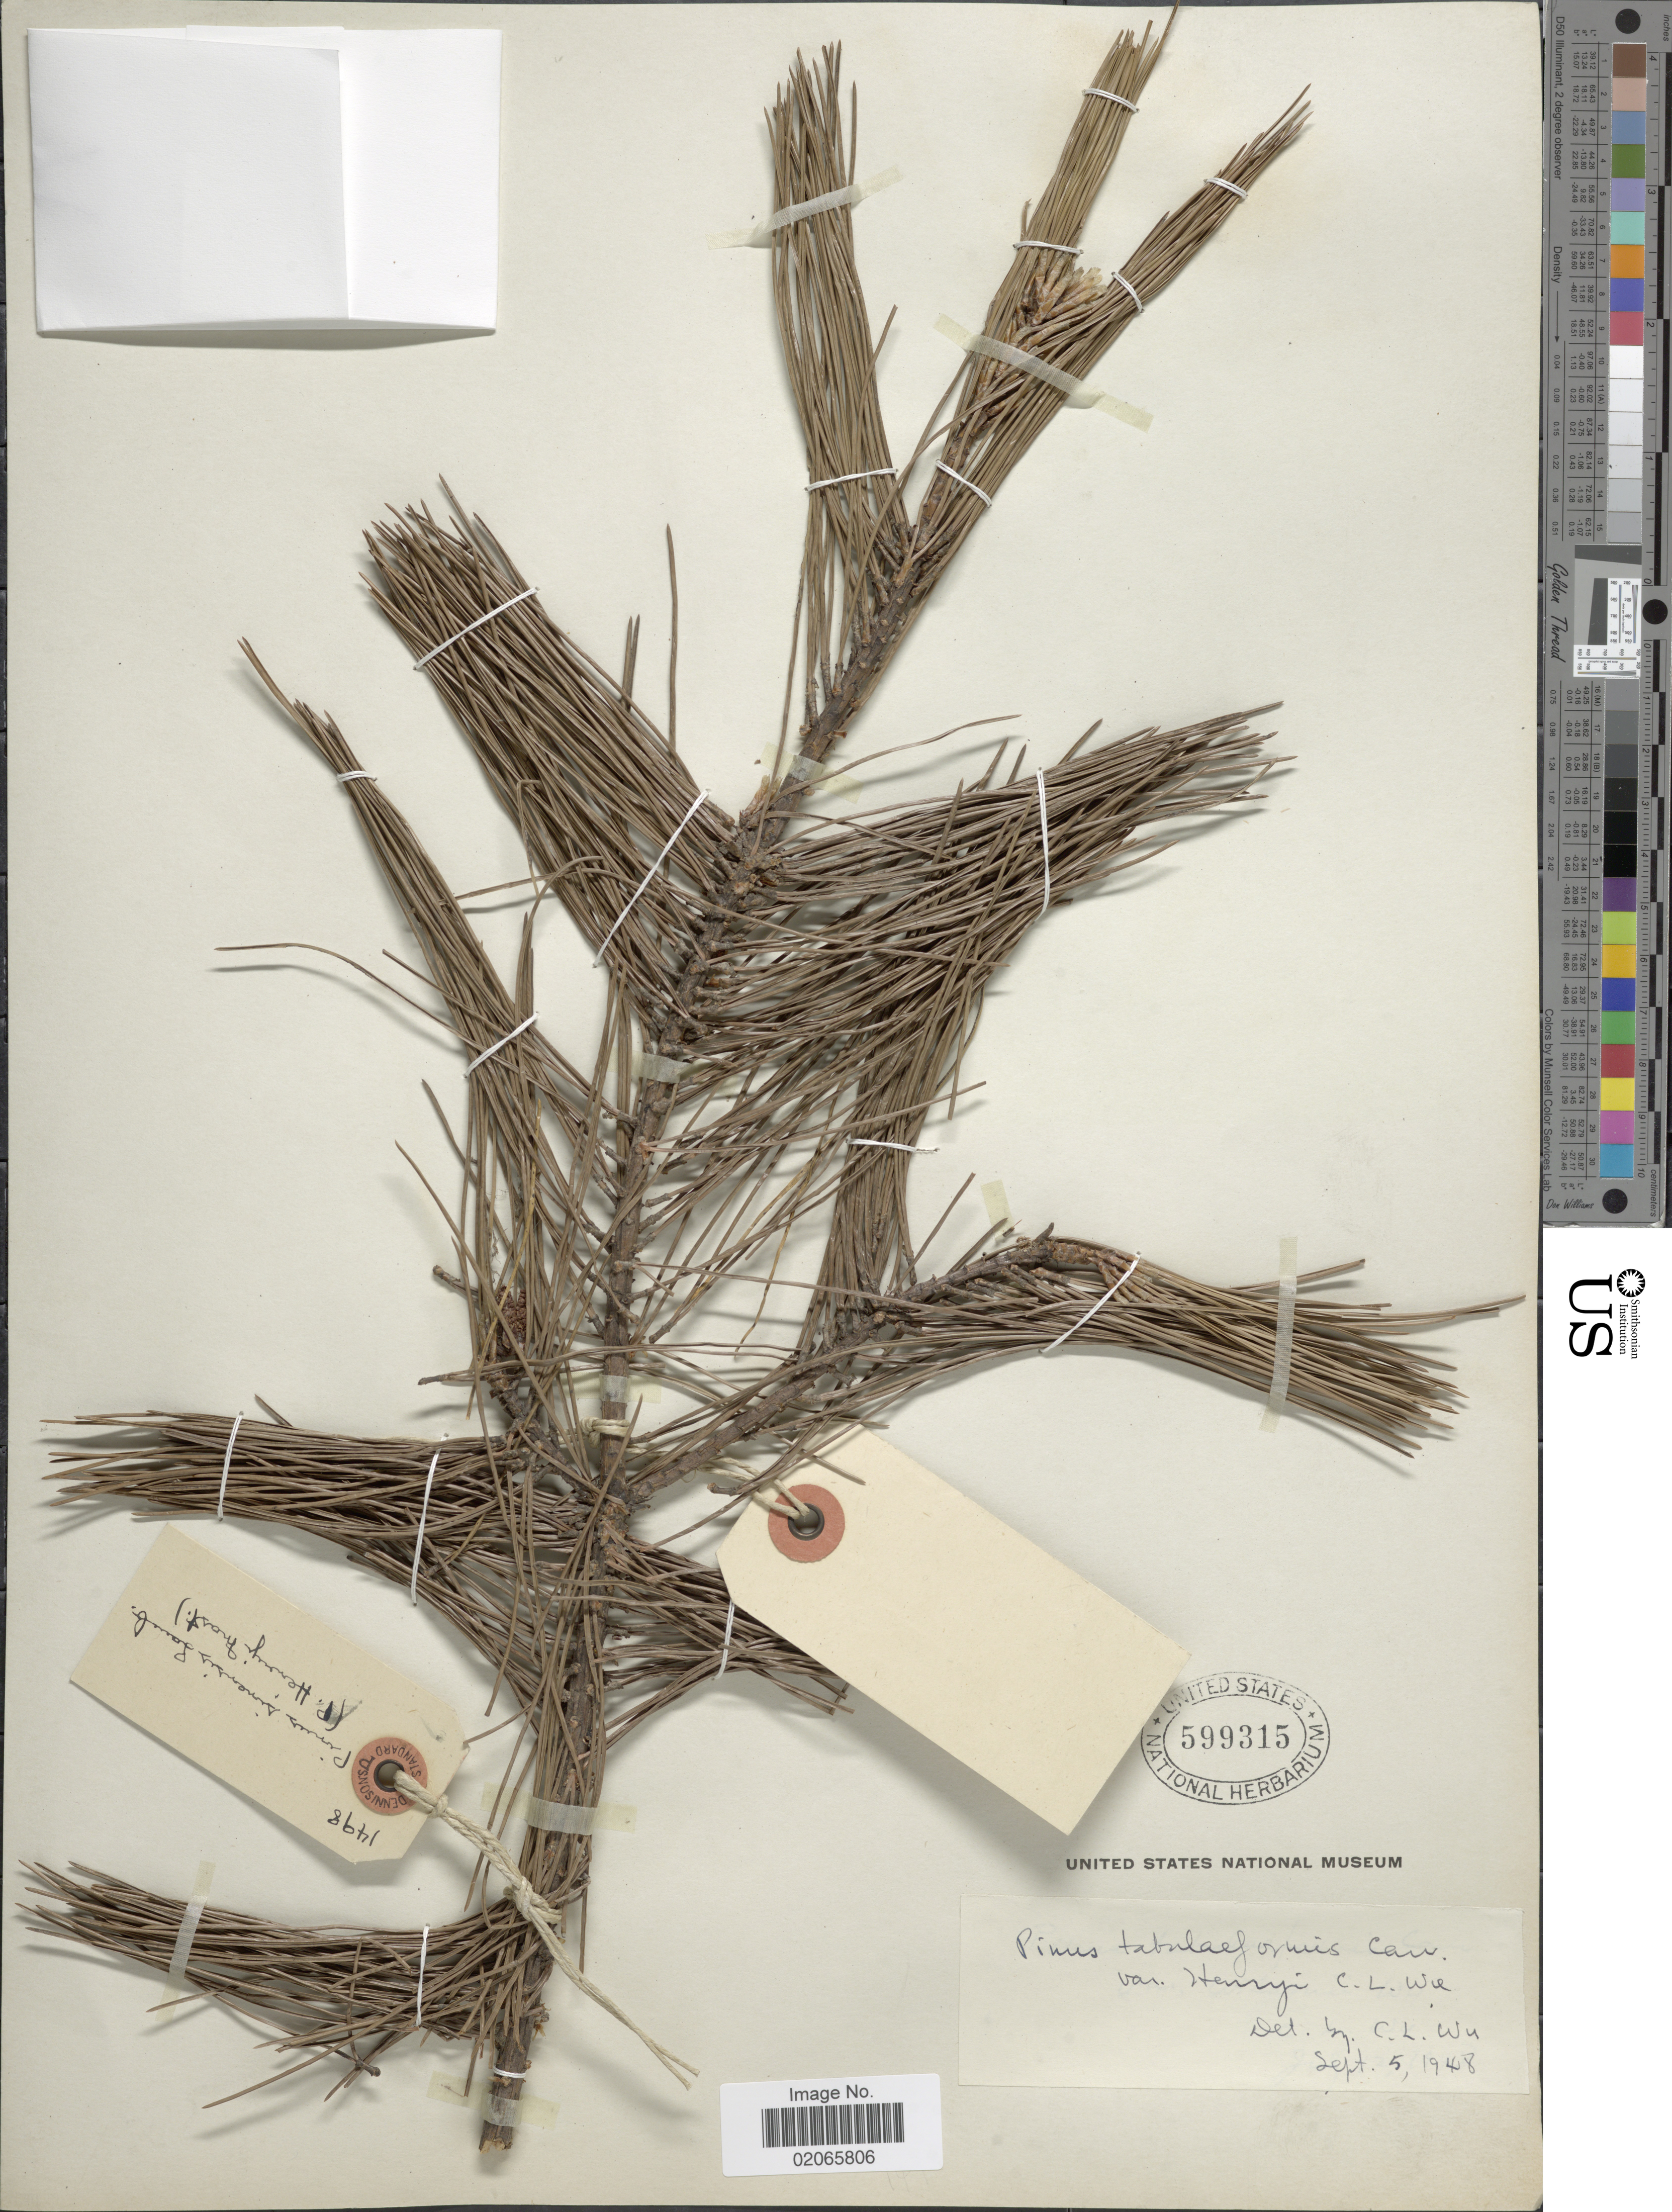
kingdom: Plantae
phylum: Tracheophyta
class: Pinopsida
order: Pinales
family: Pinaceae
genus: Pinus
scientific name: Pinus tabuliformis var. henryi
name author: (Mast.) C.T. Kuan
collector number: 3498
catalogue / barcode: US 599315